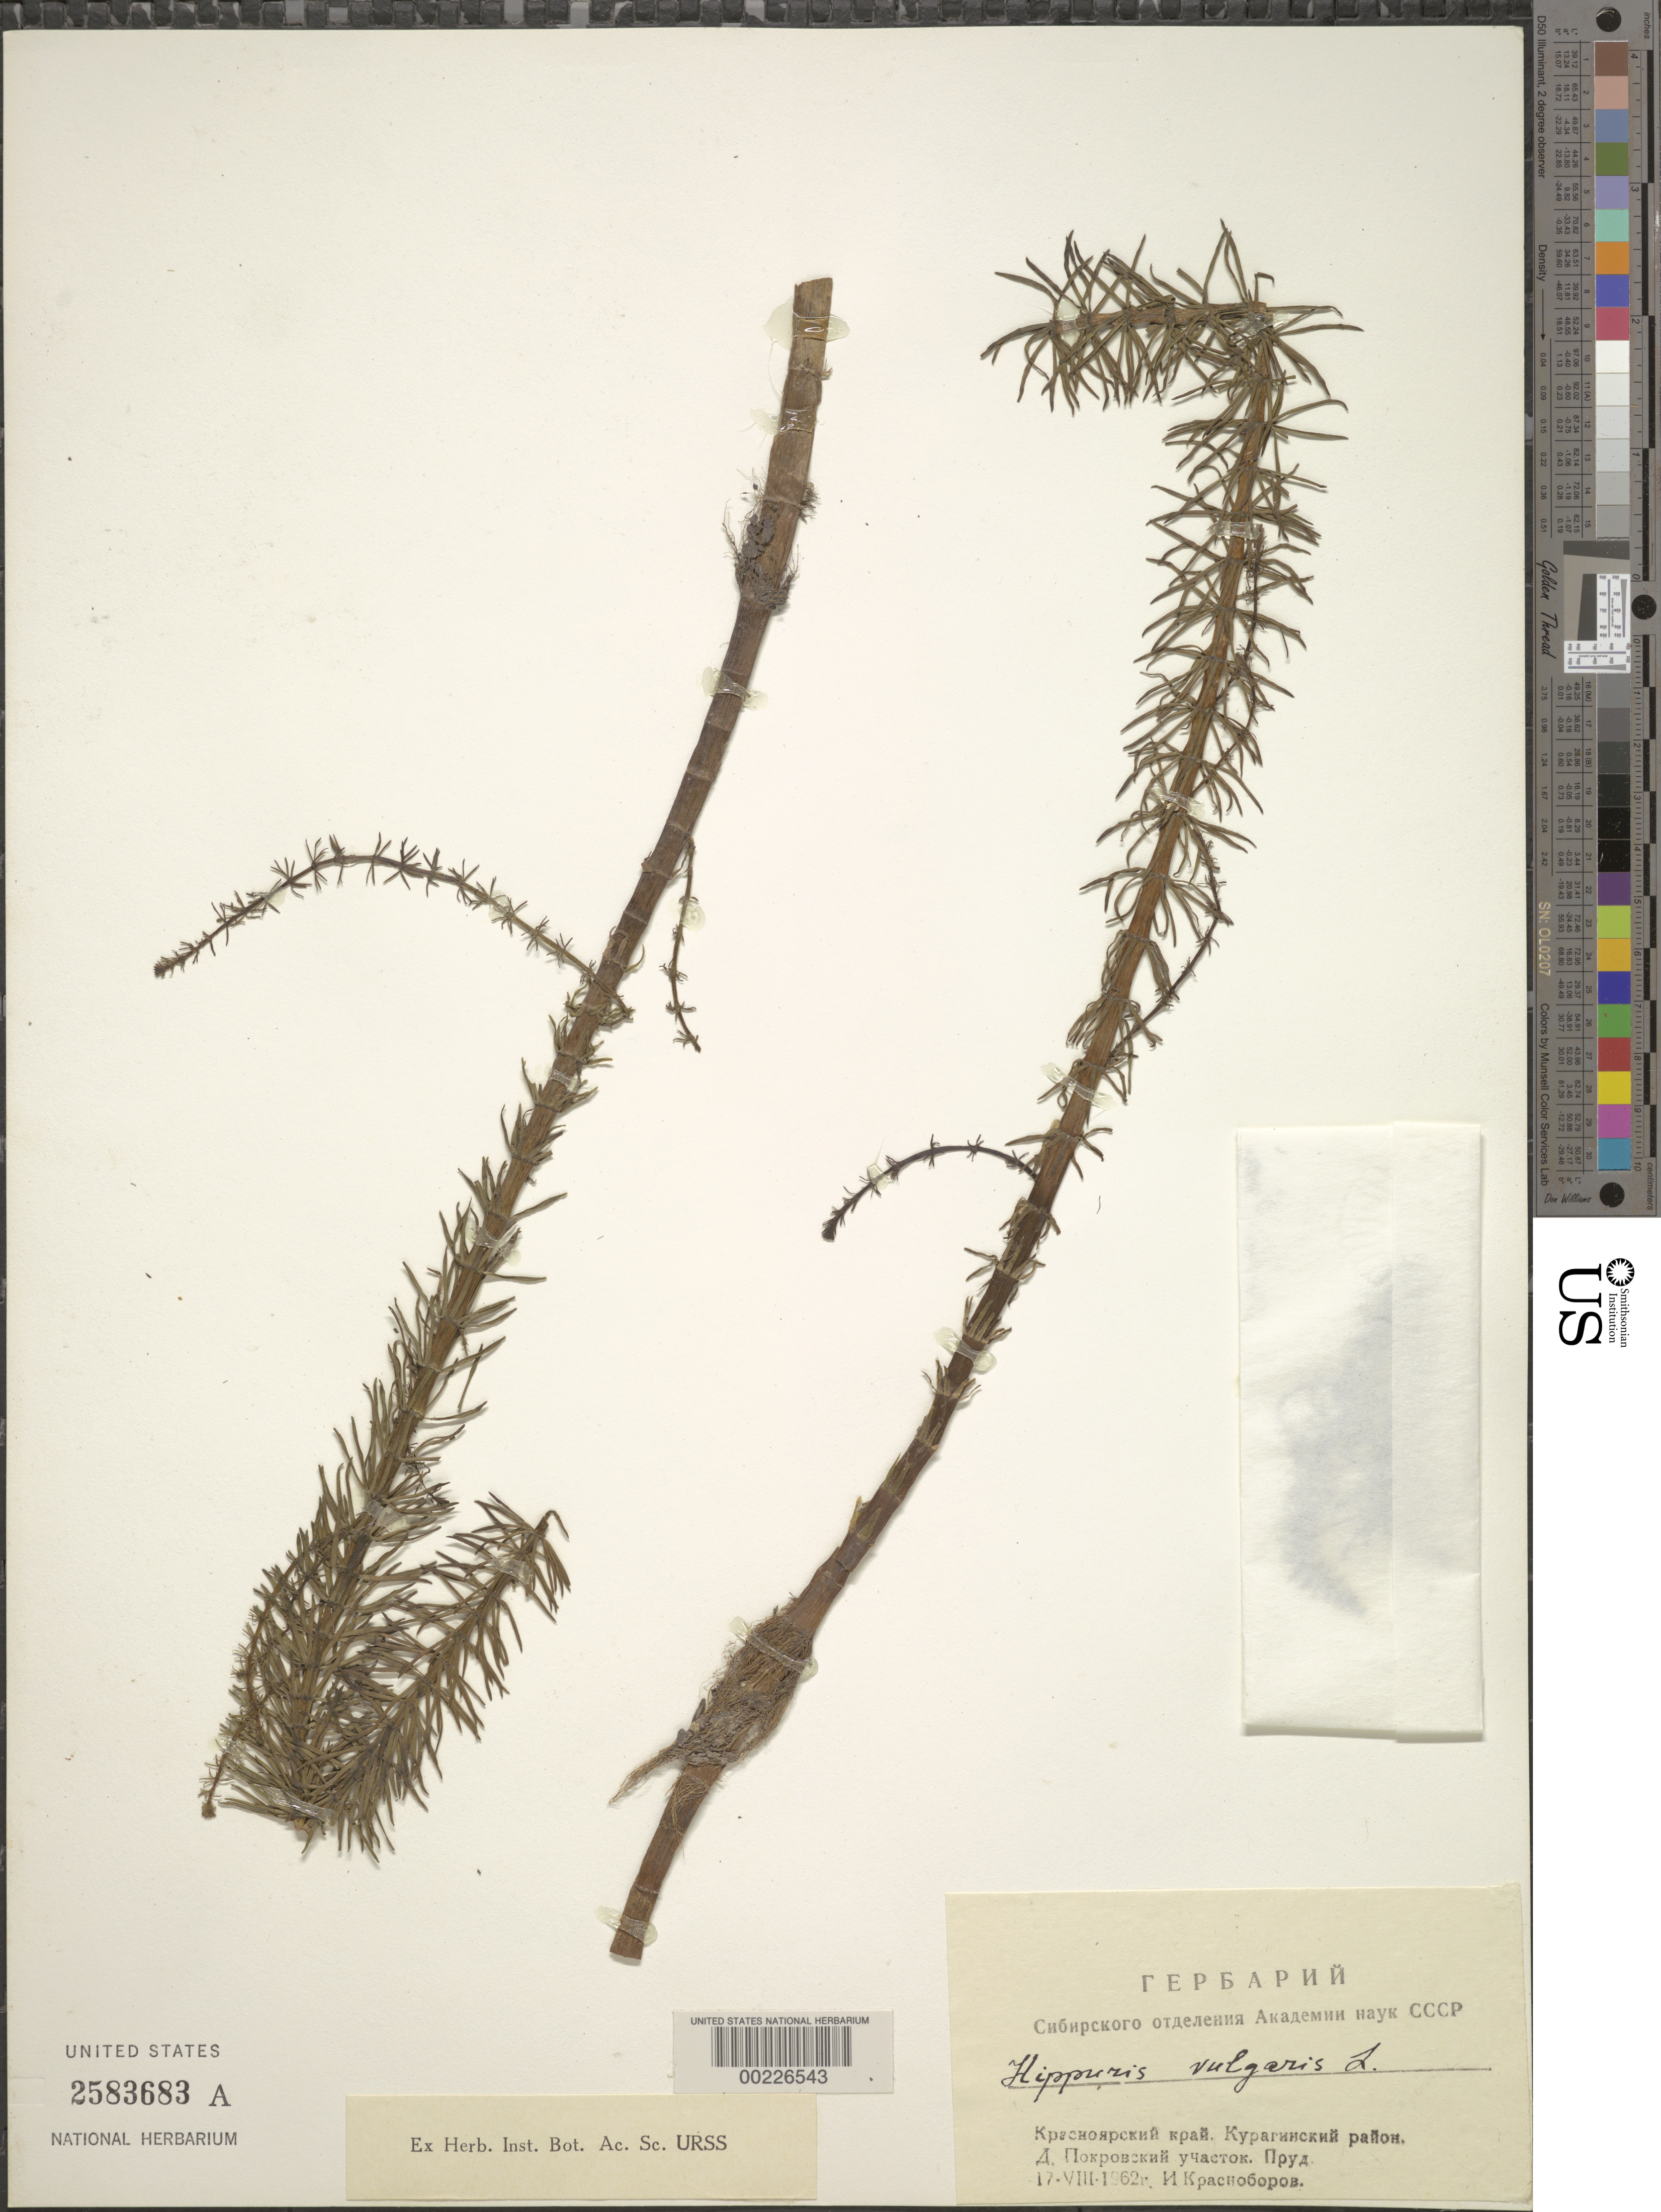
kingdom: Plantae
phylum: Tracheophyta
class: Magnoliopsida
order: Lamiales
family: Plantaginaceae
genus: Hippuris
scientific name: Hippuris vulgaris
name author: L.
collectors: I. Krachoborov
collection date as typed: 17 Aug 1962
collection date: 1962-08-17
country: Russian Federation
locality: Kuraginskii region; edge of Krasnoyarskii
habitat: Pond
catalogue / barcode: US 2583683A